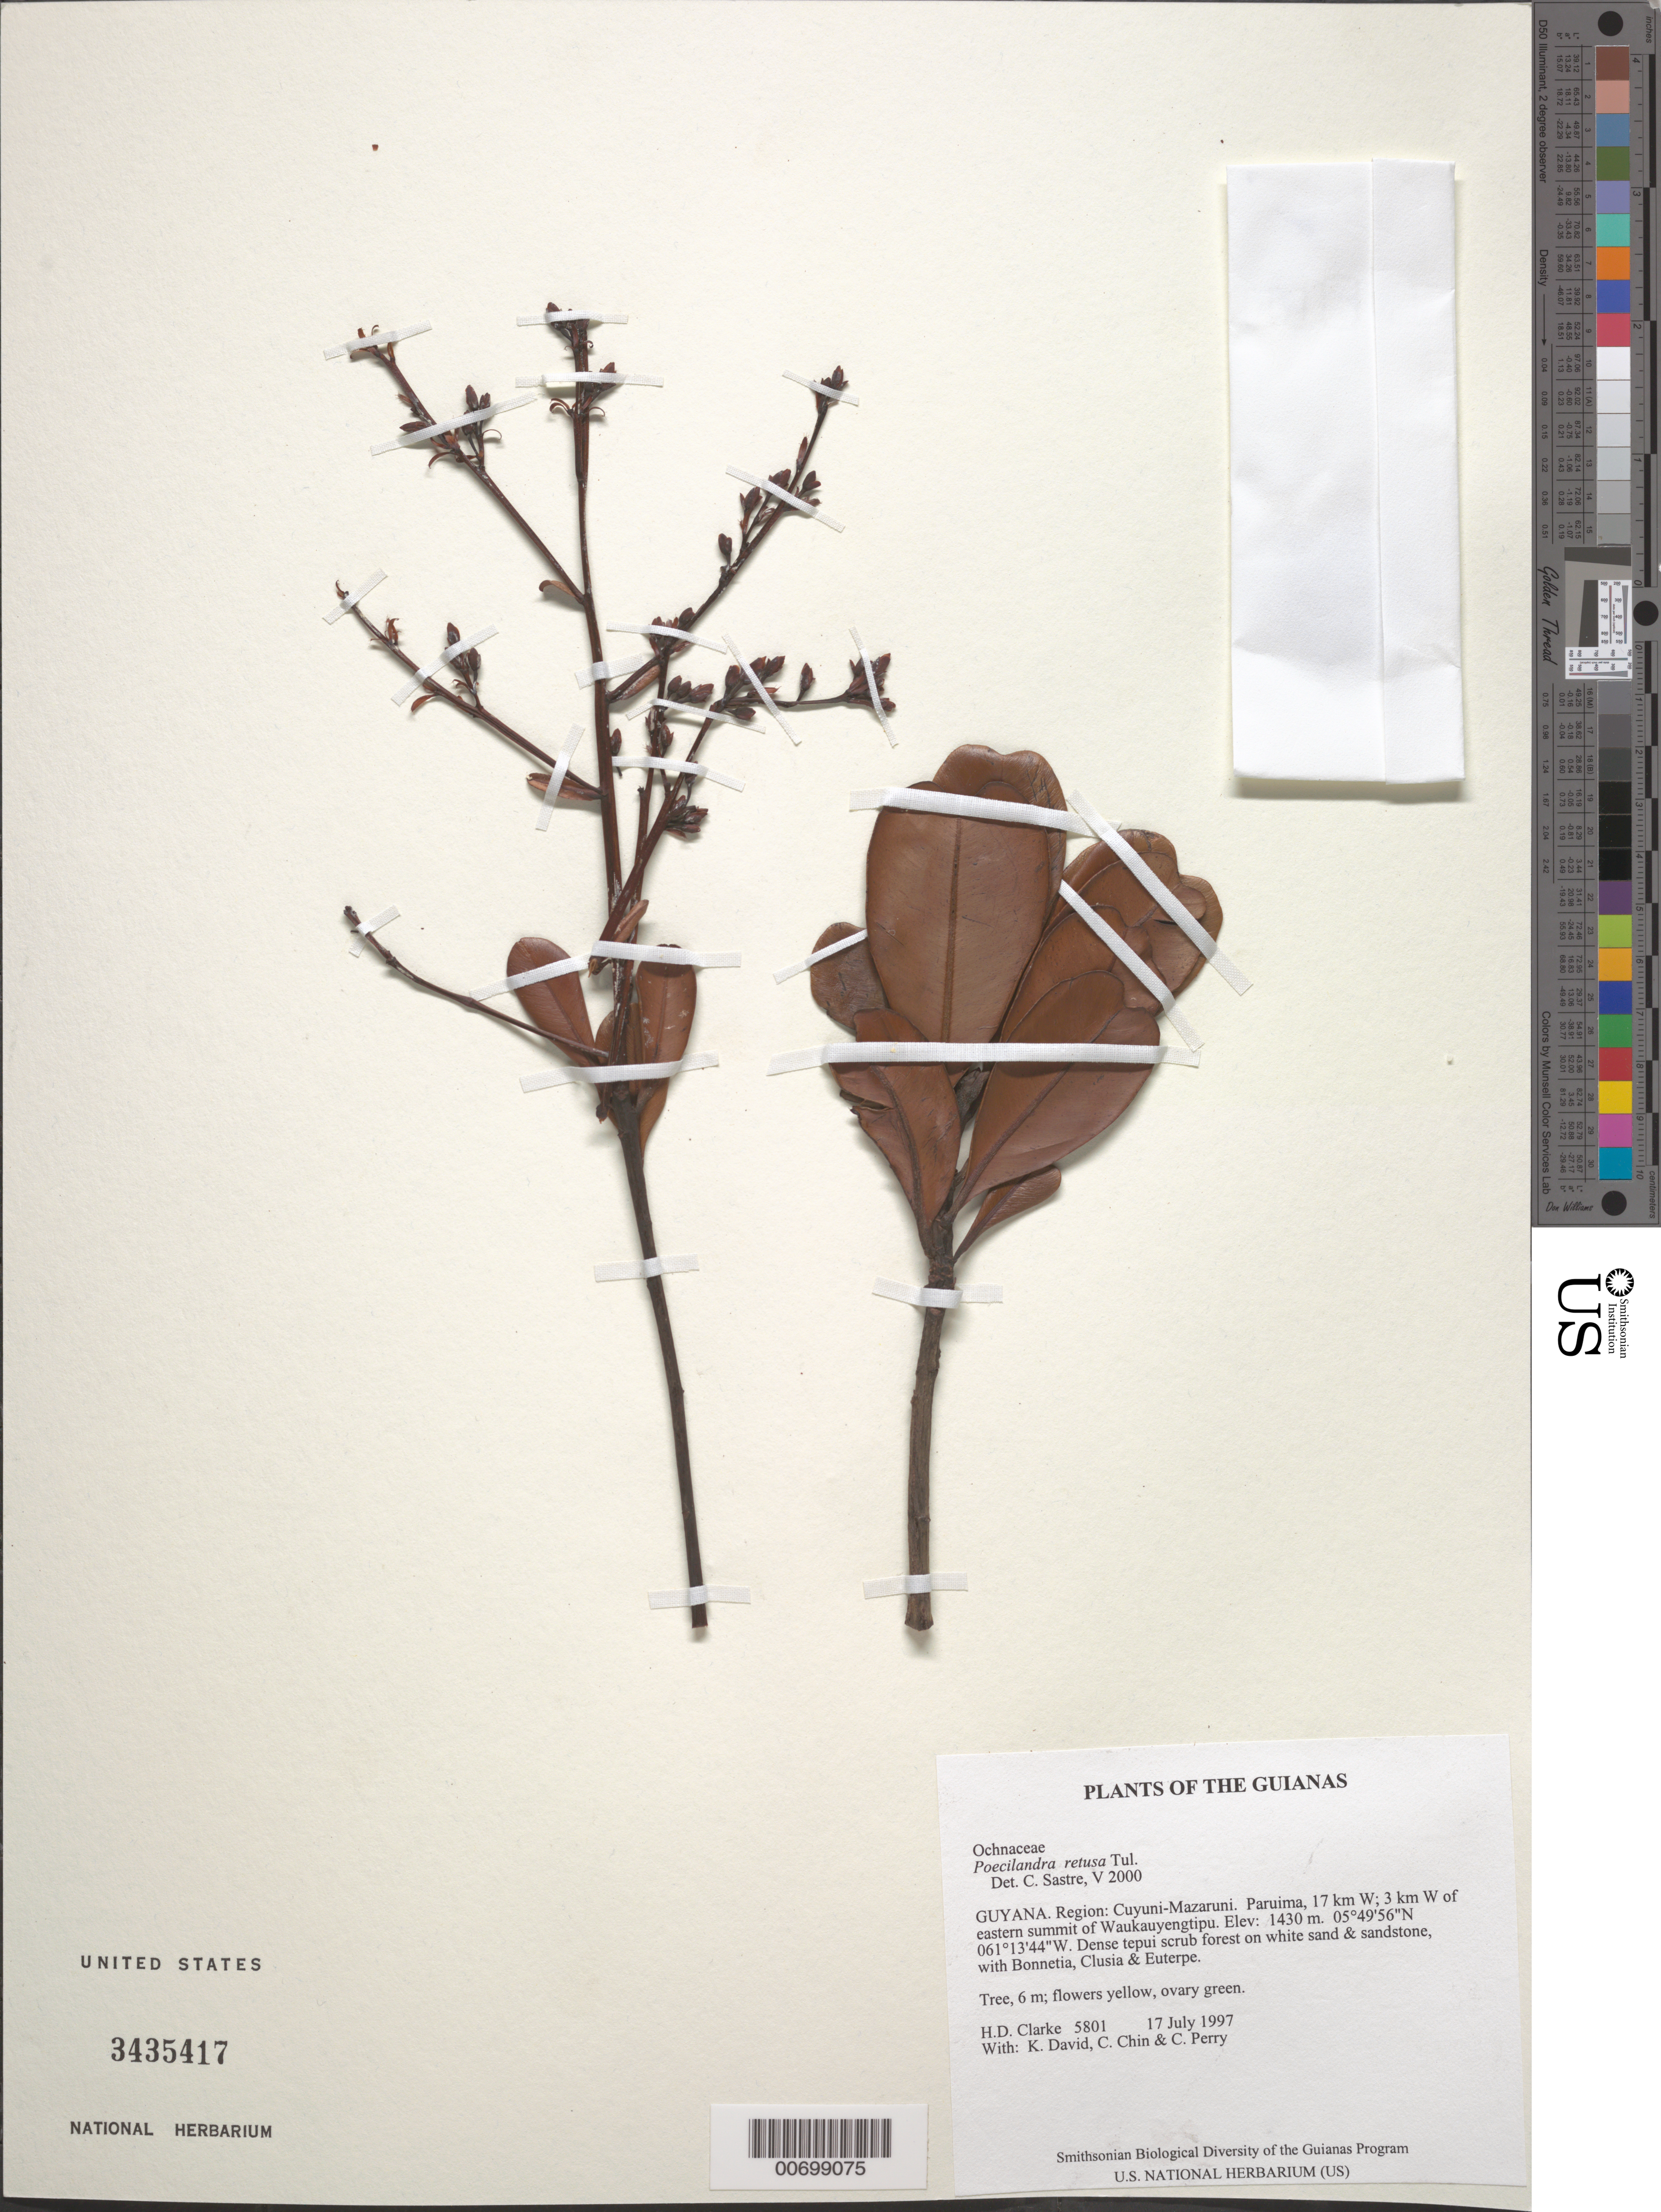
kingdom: Plantae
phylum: Tracheophyta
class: Magnoliopsida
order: Malpighiales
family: Ochnaceae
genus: Poecilandra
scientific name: Poecilandra retusa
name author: Tul.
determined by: Sastre, C. H. L.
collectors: H. D. Clarke, K. David, C. Chin & C. Perry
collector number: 5801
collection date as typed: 17 July 1997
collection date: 1997-07-17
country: Guyana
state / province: Cuyuni-Mazaruni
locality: Paruima, 17 km W; 3 km W of eastern summit of Waukauyengtipu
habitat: Dense tepui scrub forest on white sand & sandstone, with Bonnetia, Clusia & Euterpe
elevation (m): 1430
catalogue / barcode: US 3435417